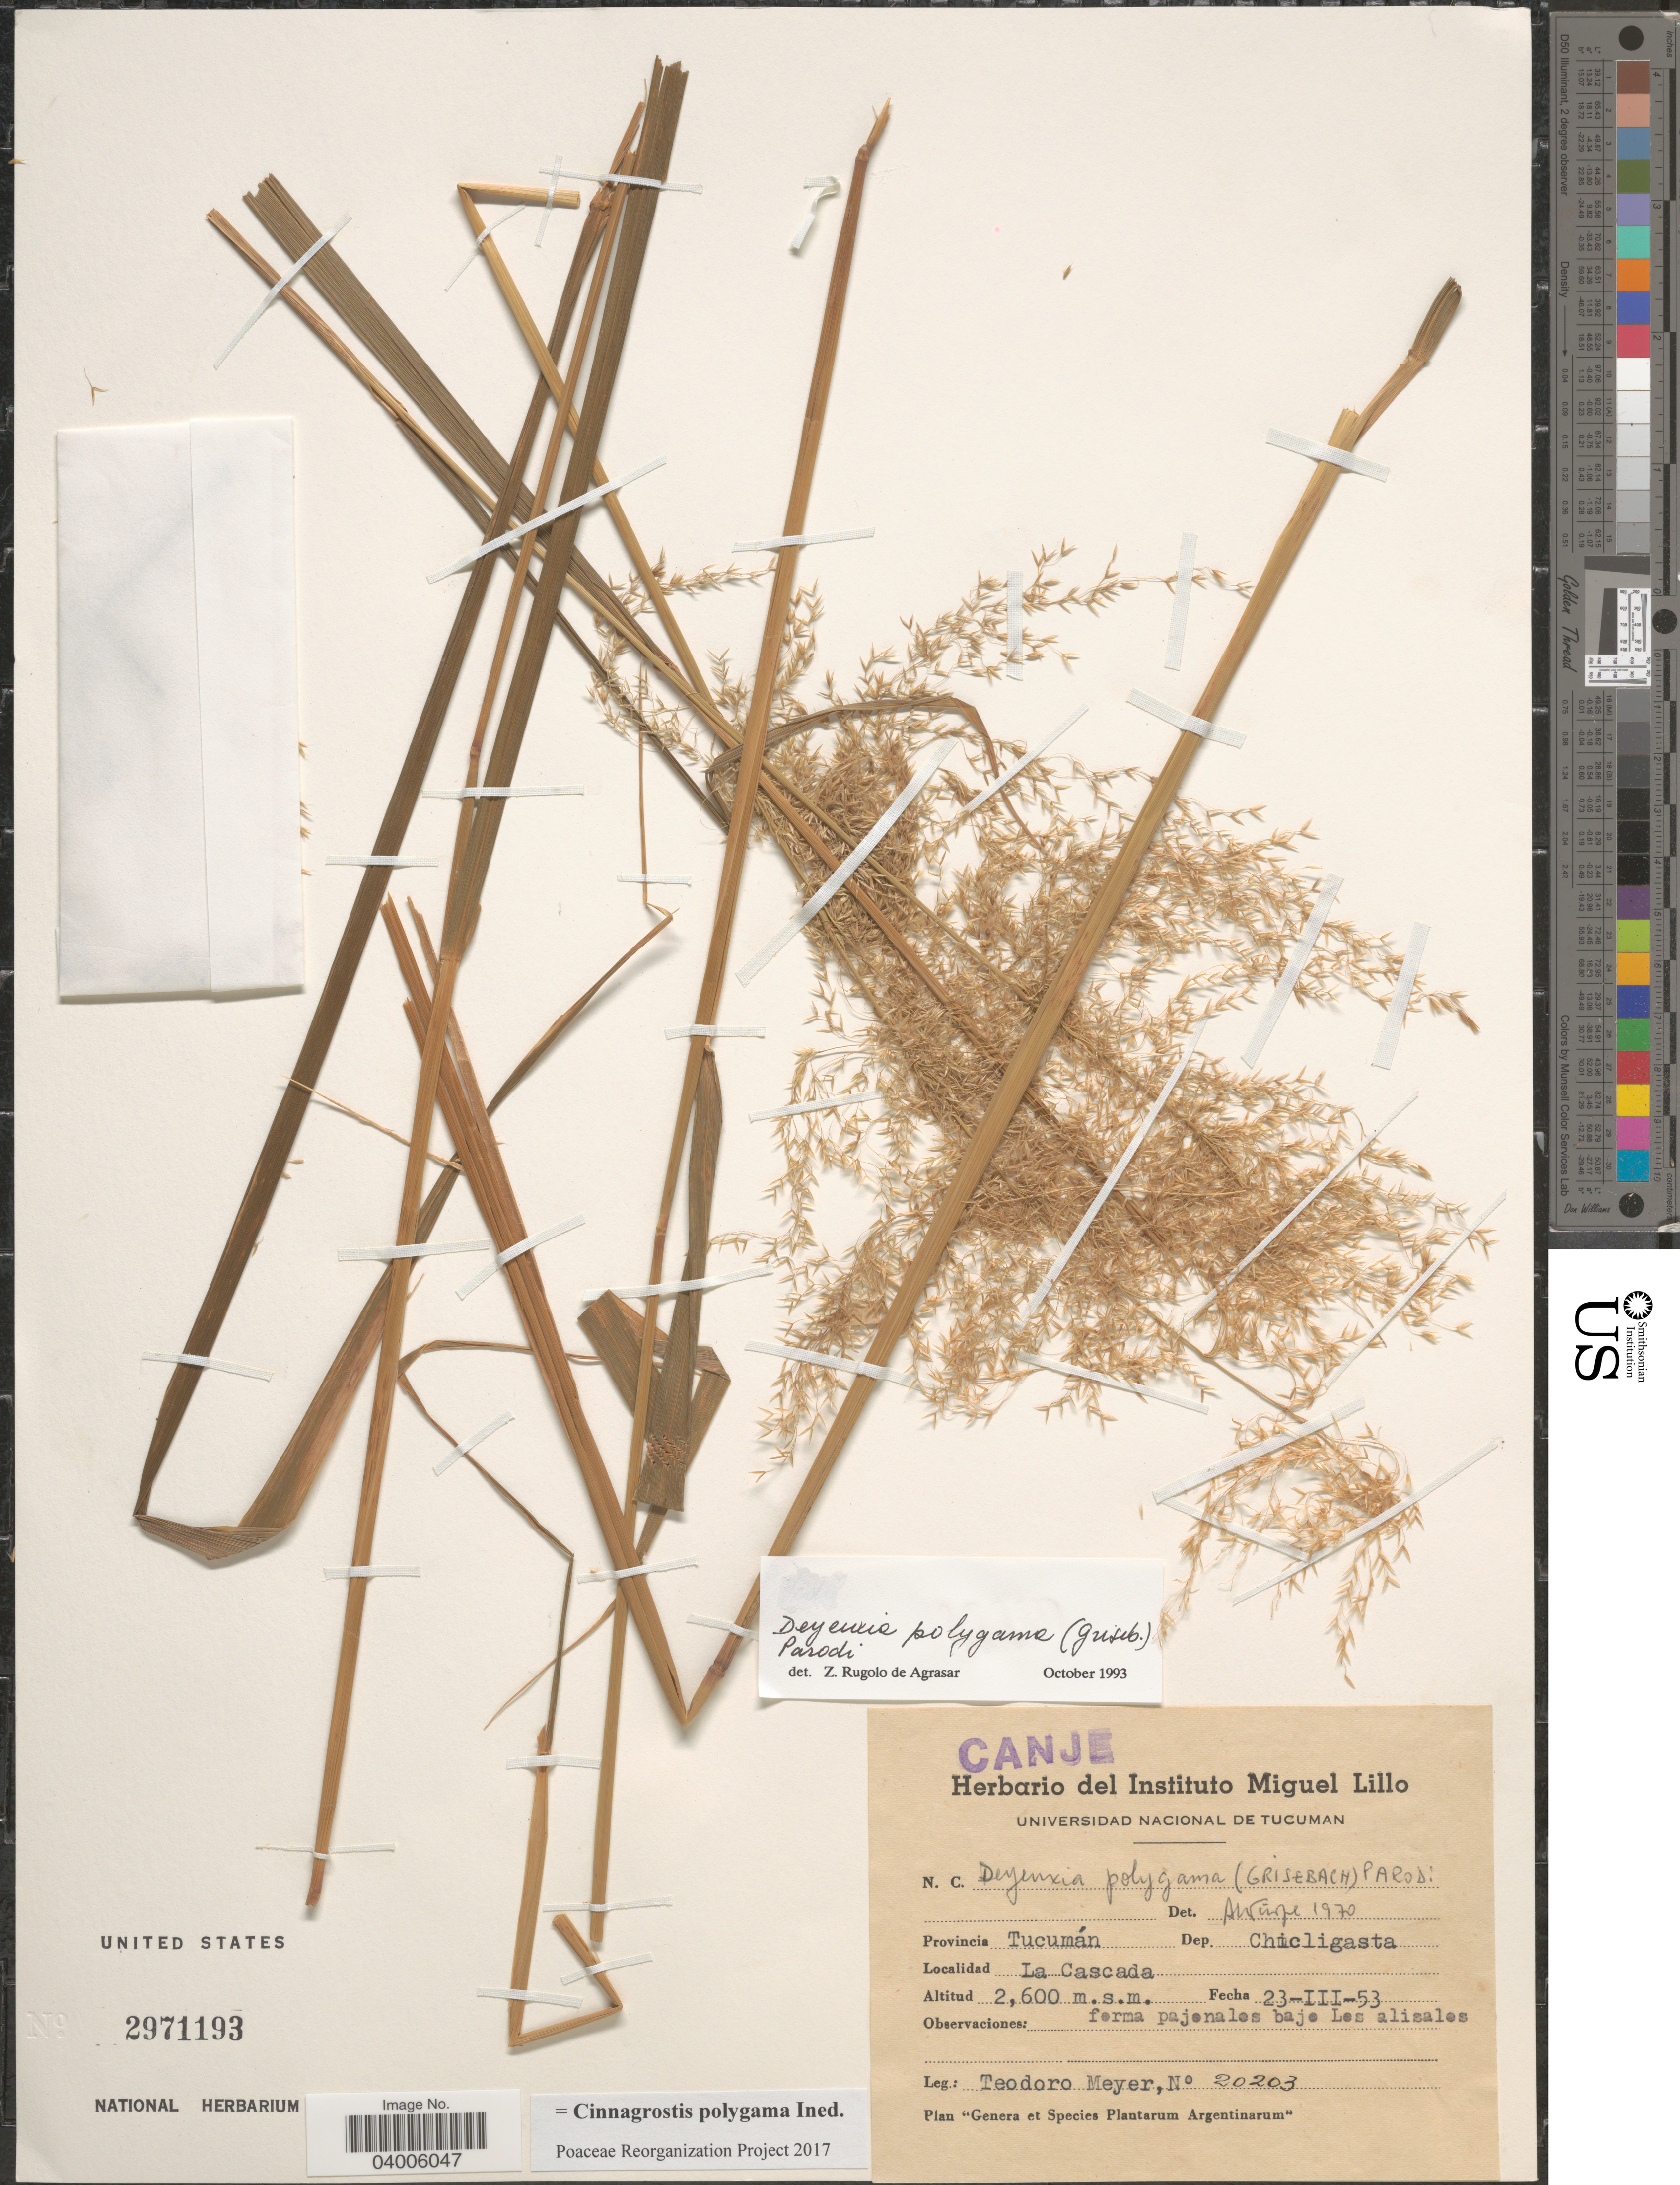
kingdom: Plantae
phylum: Tracheophyta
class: Liliopsida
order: Poales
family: Poaceae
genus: Cinnagrostis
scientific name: Cinnagrostis polygama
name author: Griseb.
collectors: T. Meyer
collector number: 20203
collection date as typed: Transcribed d/m/y: 23/3/53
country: Argentina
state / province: Tucuman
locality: Dep. Chicligasta. La Cascada.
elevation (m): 2600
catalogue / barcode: US 2971193